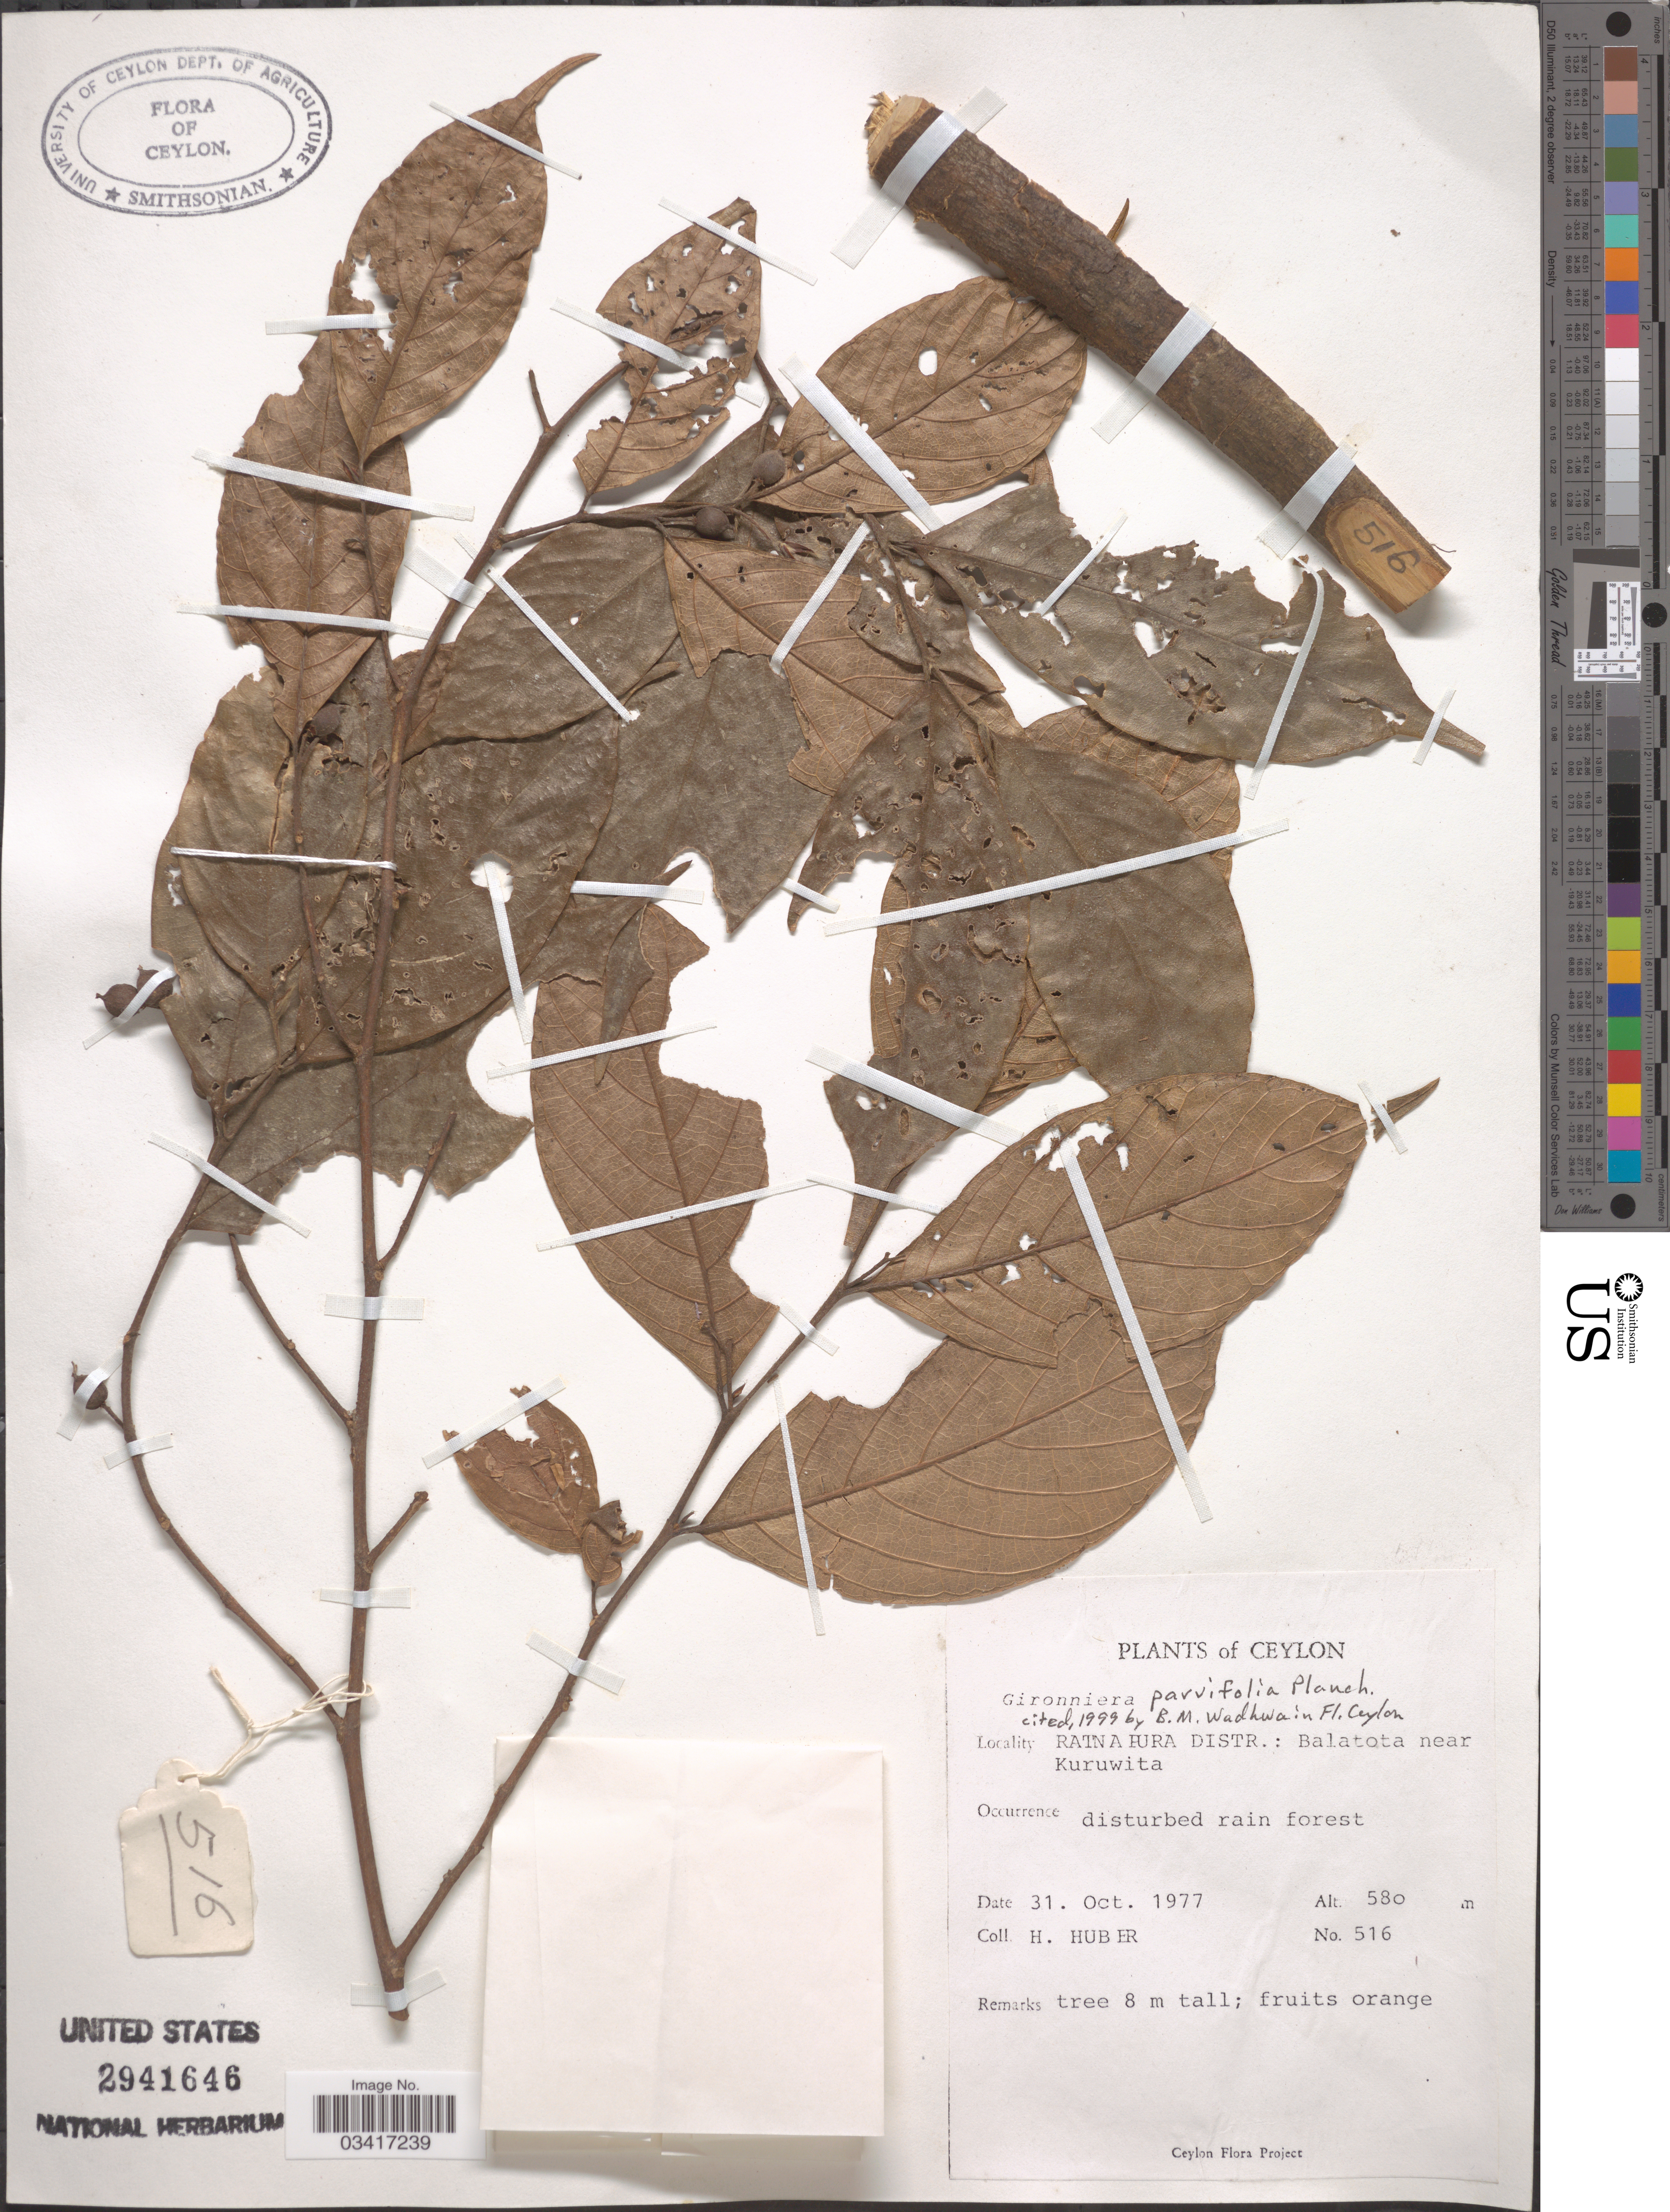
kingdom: Plantae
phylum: Tracheophyta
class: Magnoliopsida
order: Rosales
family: Cannabaceae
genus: Gironniera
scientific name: Gironniera parvifolia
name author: Planch.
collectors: H. Huber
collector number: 516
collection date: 1977-10-31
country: Sri Lanka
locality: Ceylon. Ratnapura Distr.: Balatota near Kuruwita.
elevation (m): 580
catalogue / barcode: US 2941646